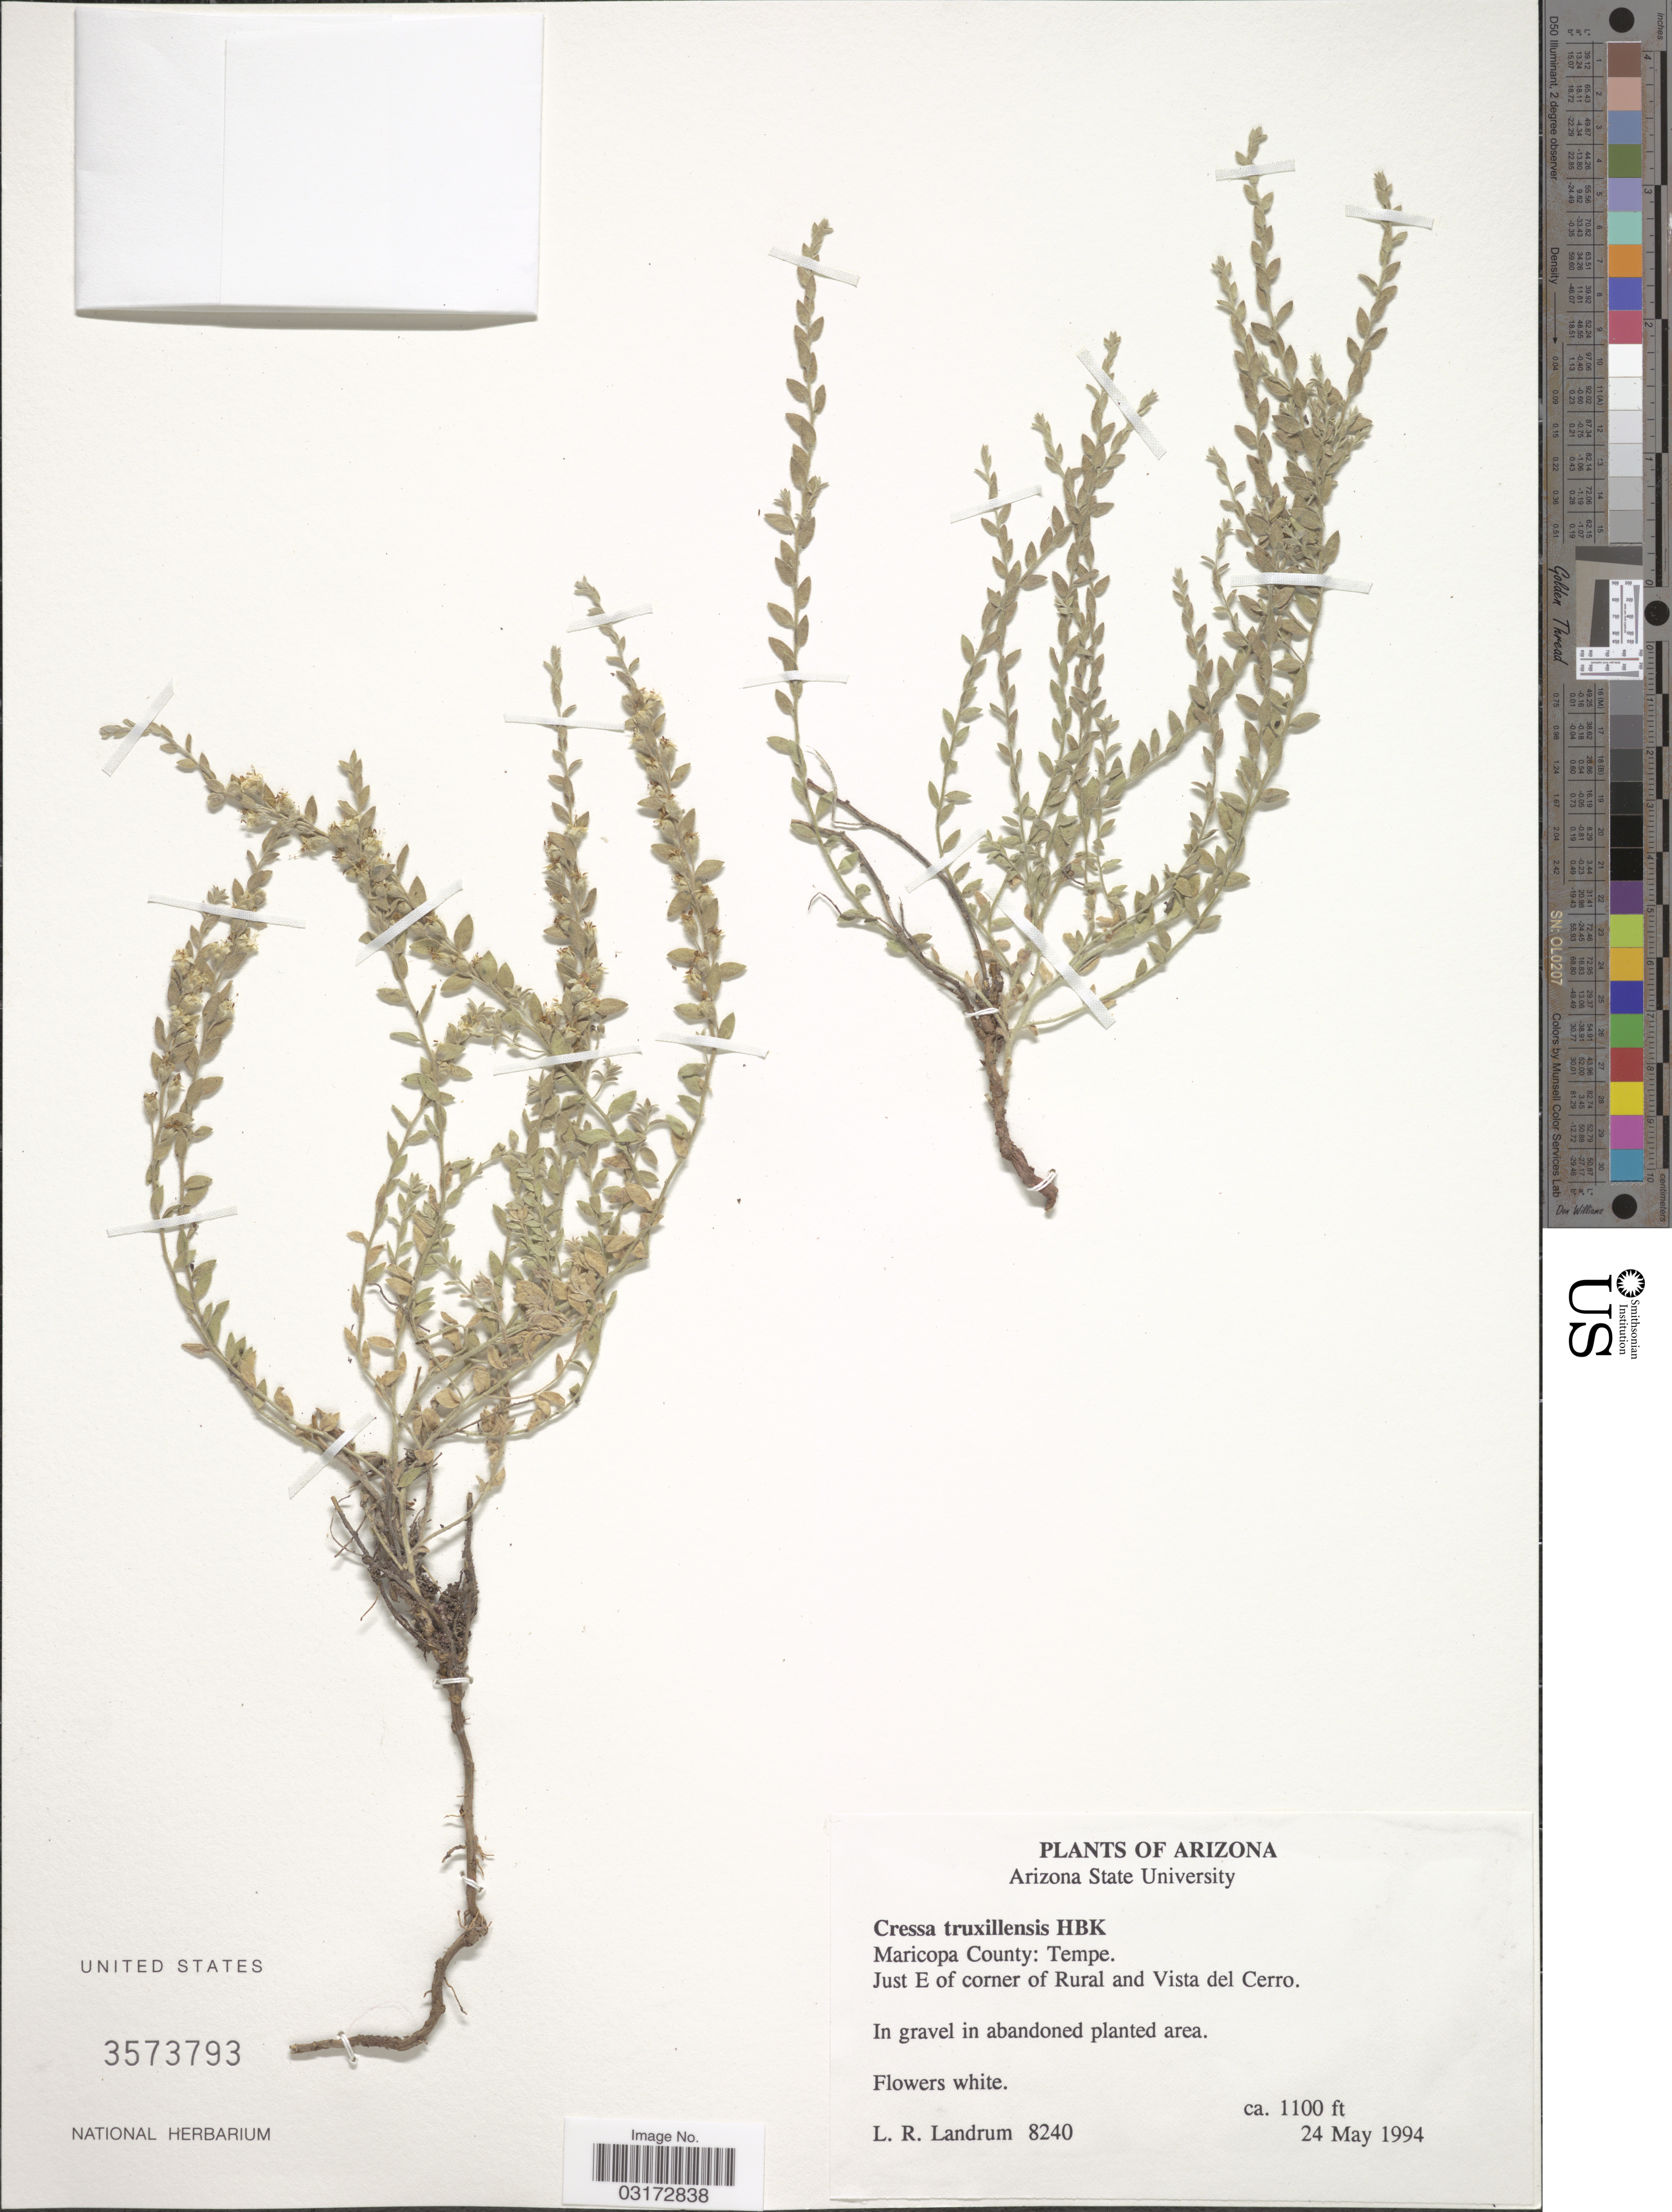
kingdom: Plantae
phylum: Tracheophyta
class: Magnoliopsida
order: Solanales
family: Convolvulaceae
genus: Cressa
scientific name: Cressa truxillensis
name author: Kunth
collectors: L. R. Landrum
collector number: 8240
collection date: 1994-05-24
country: United States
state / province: Arizona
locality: Maricopa County: Tempe. Just E of corner of Rural and Vista del Cerro.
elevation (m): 335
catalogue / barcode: US 3573793